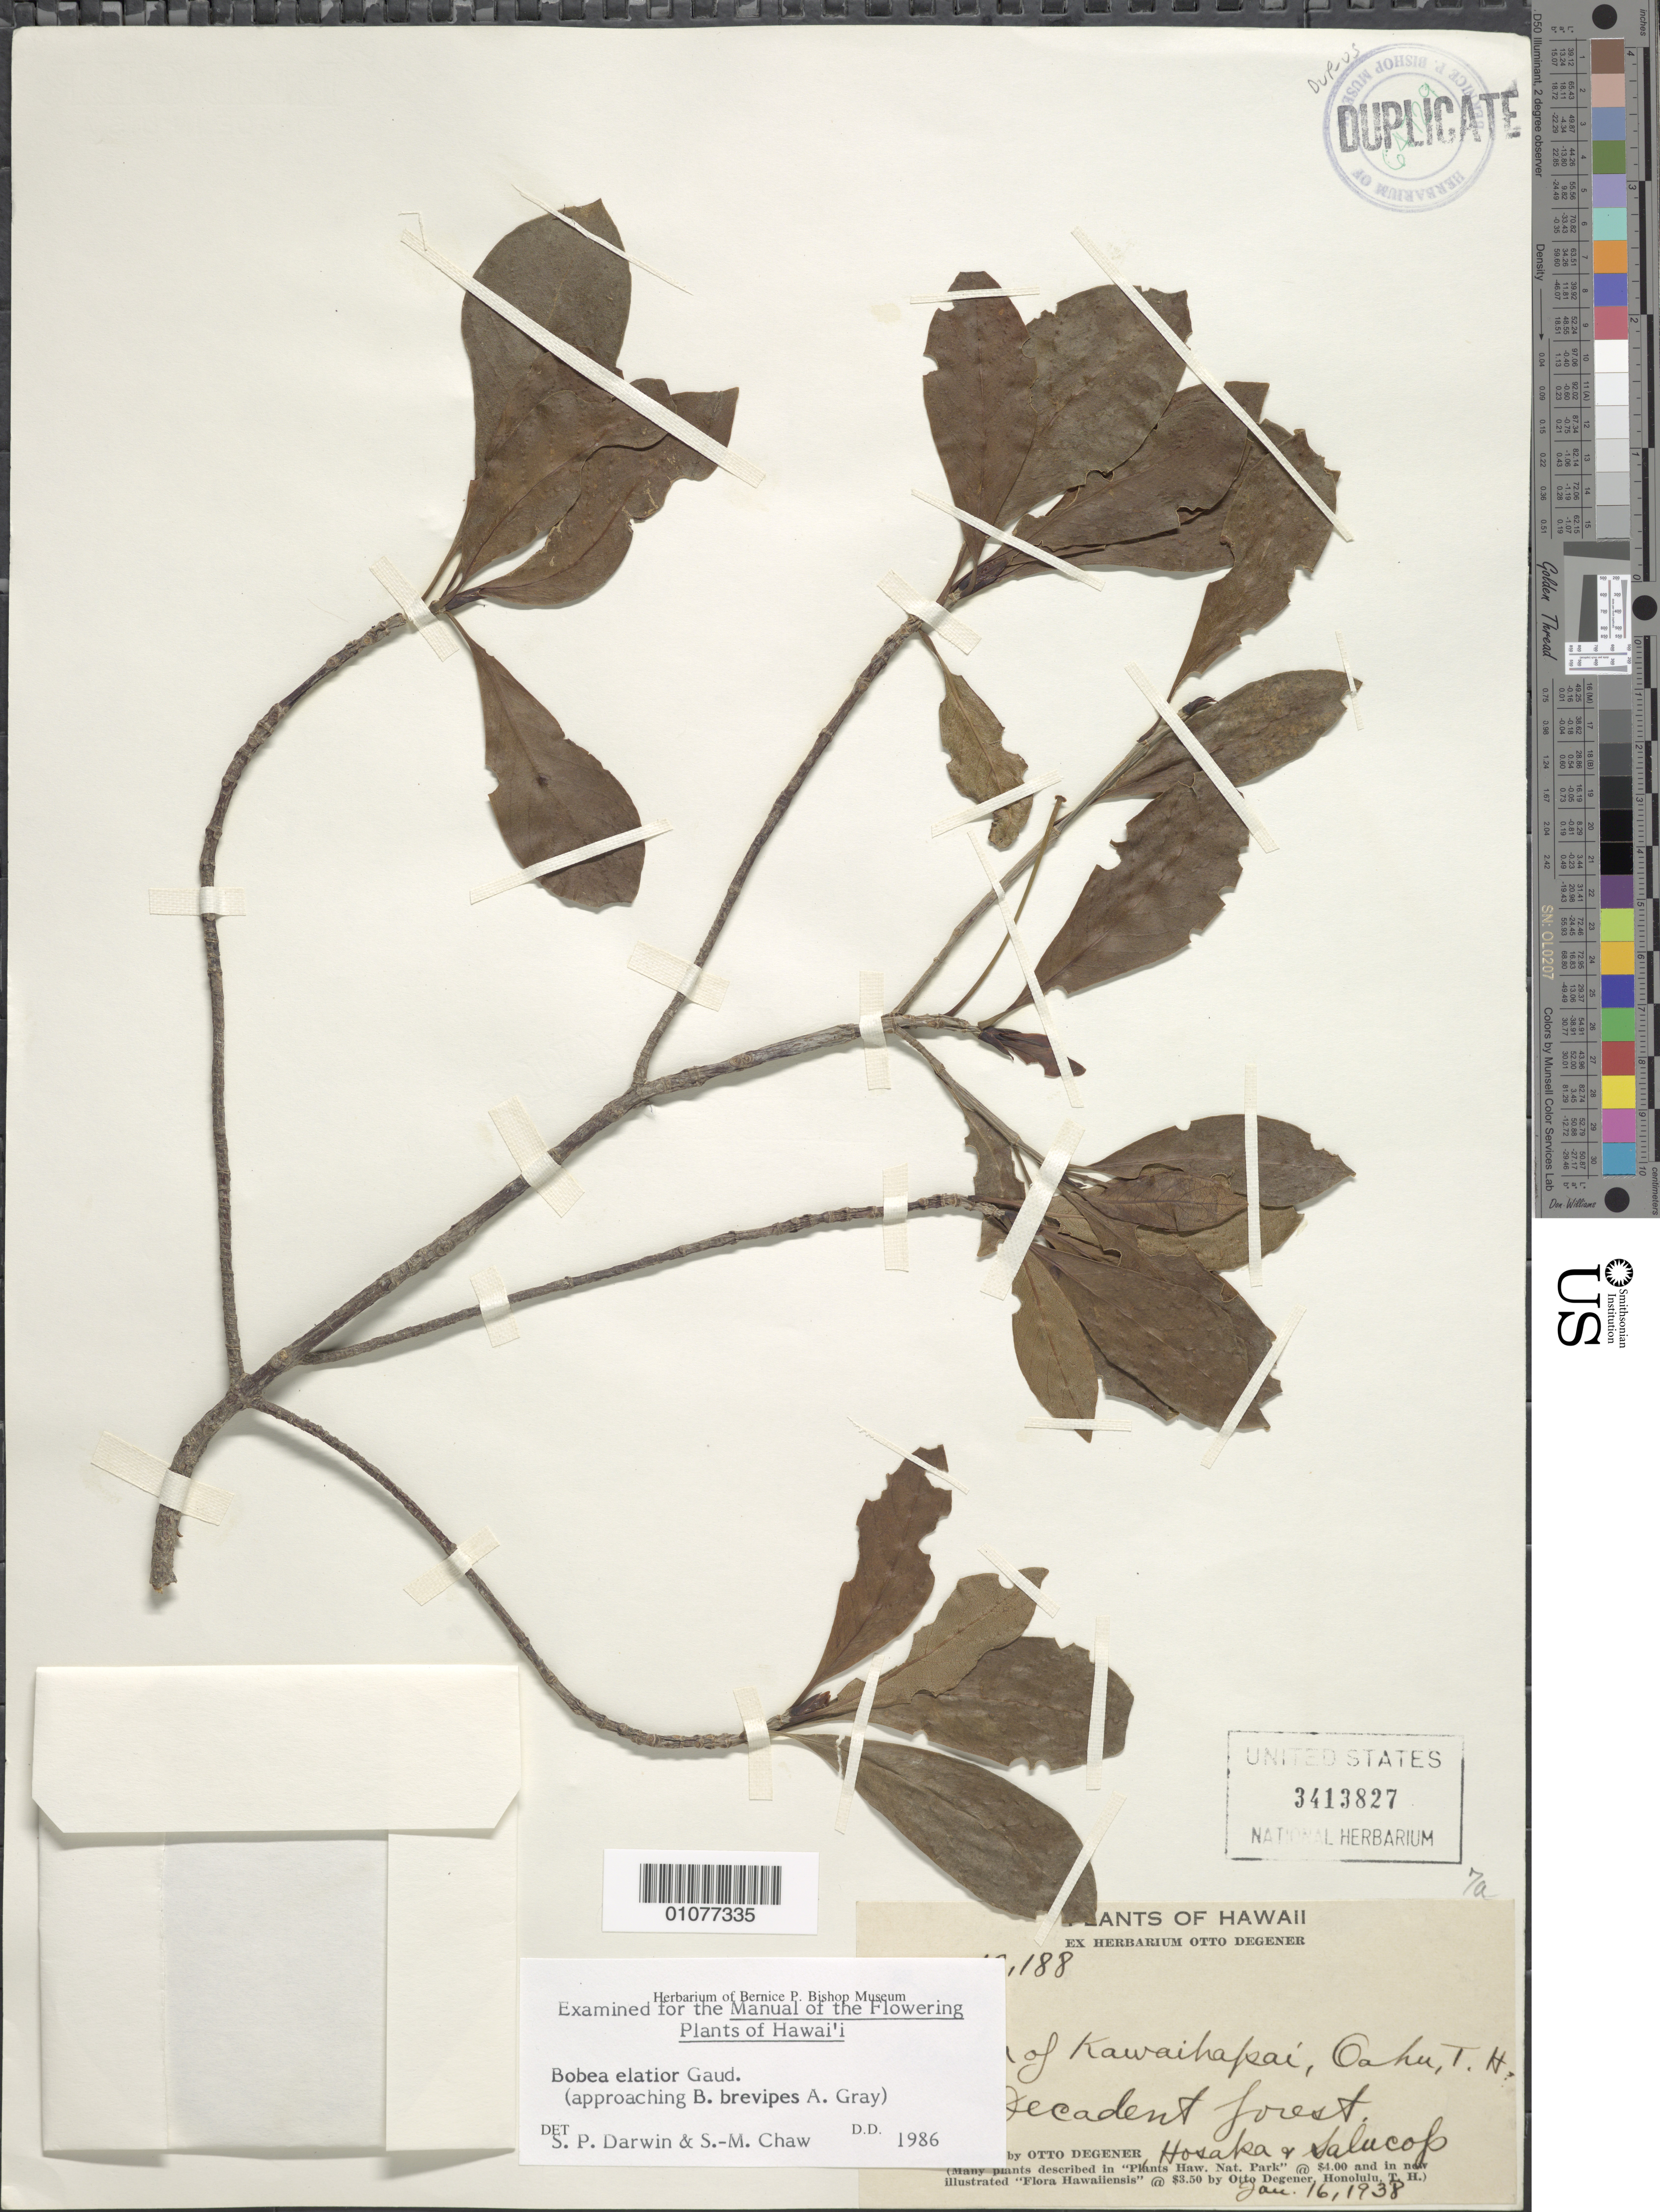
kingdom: Plantae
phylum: Tracheophyta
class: Magnoliopsida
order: Gentianales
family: Rubiaceae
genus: Bobea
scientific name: Bobea elatior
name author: Gaudich.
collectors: O. Degener, -. Hosaka & F. Salucop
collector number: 12188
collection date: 1928-01-16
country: United States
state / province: Hawaii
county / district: Honolulu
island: Oahu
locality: Mauka of Kawaihapai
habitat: decadent forest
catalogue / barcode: US 3413827